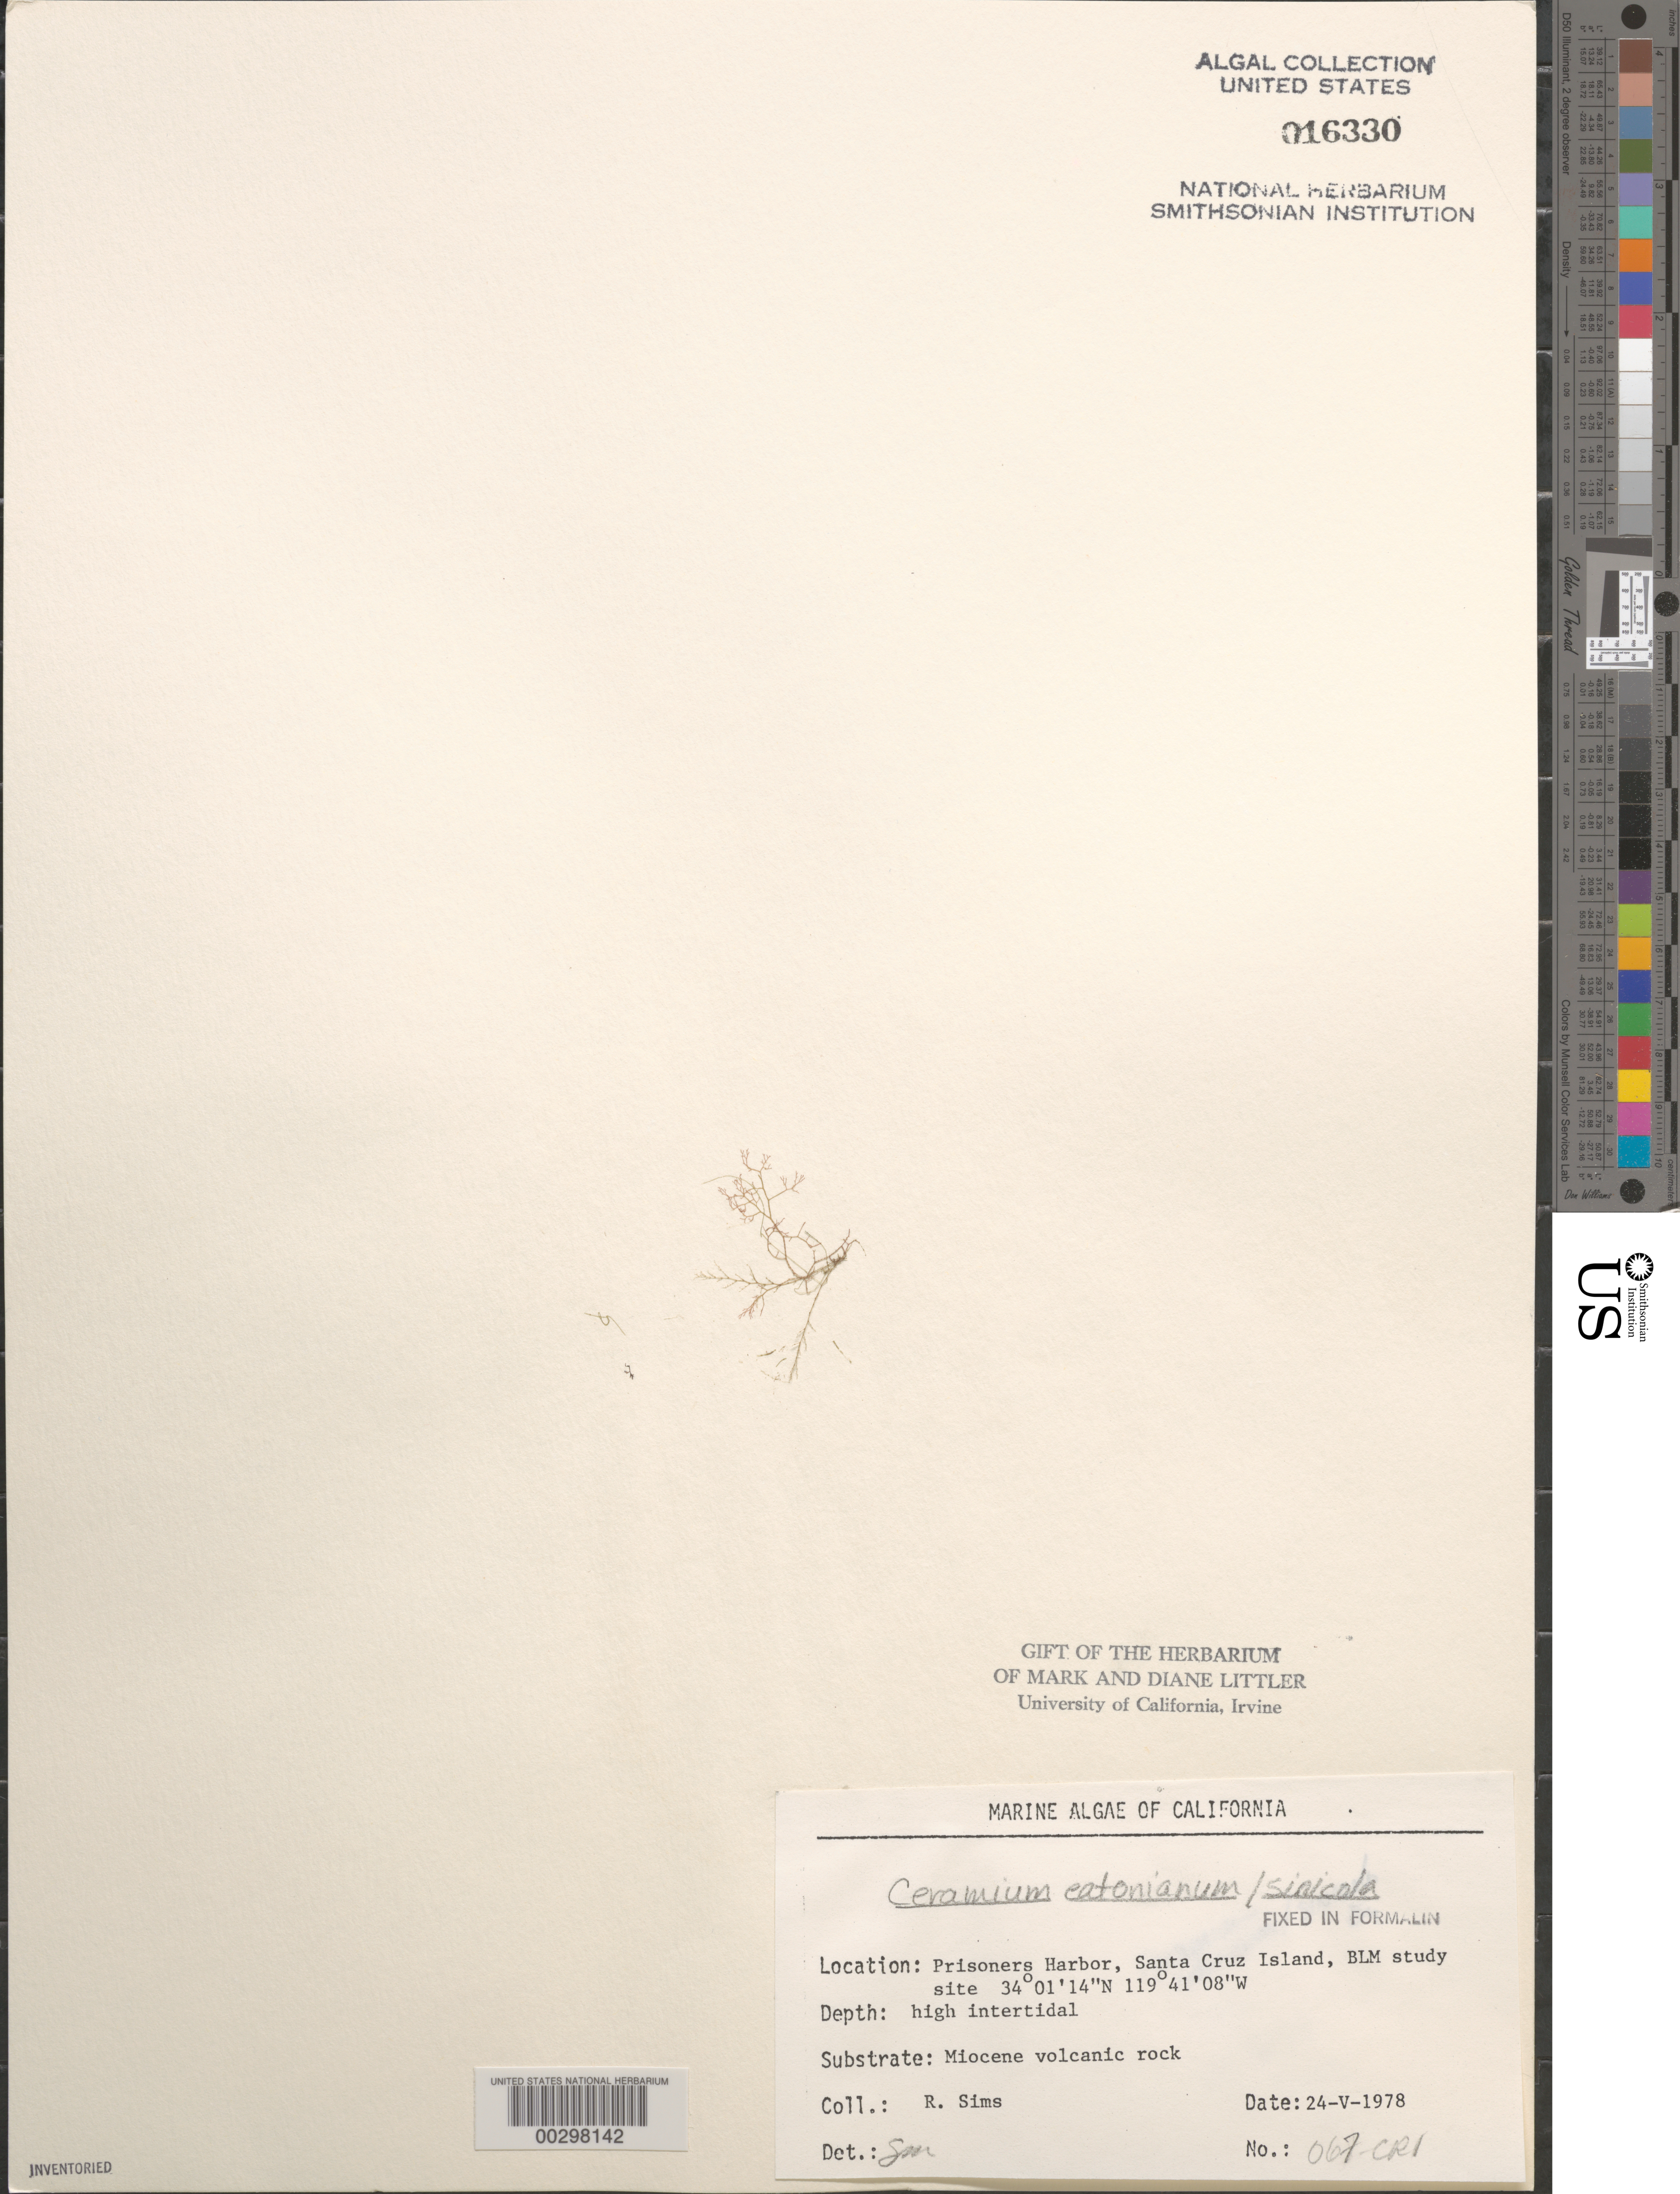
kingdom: Plantae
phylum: Rhodophyta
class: Florideophyceae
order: Ceramiales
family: Ceramiaceae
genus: Corallophila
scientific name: Corallophila eatoniana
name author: (Farl.) T.O. Cho et al.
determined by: Algae name updating Project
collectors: R. H. Sims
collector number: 067-cri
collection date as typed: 24 May 1978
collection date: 1978-05-24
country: United States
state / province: California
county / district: Santa Barbara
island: Santa Cruz Island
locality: Prisoners Harbor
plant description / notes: BLM-SOCALBIGHT Rocky Intertidal Survey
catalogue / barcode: US 16330